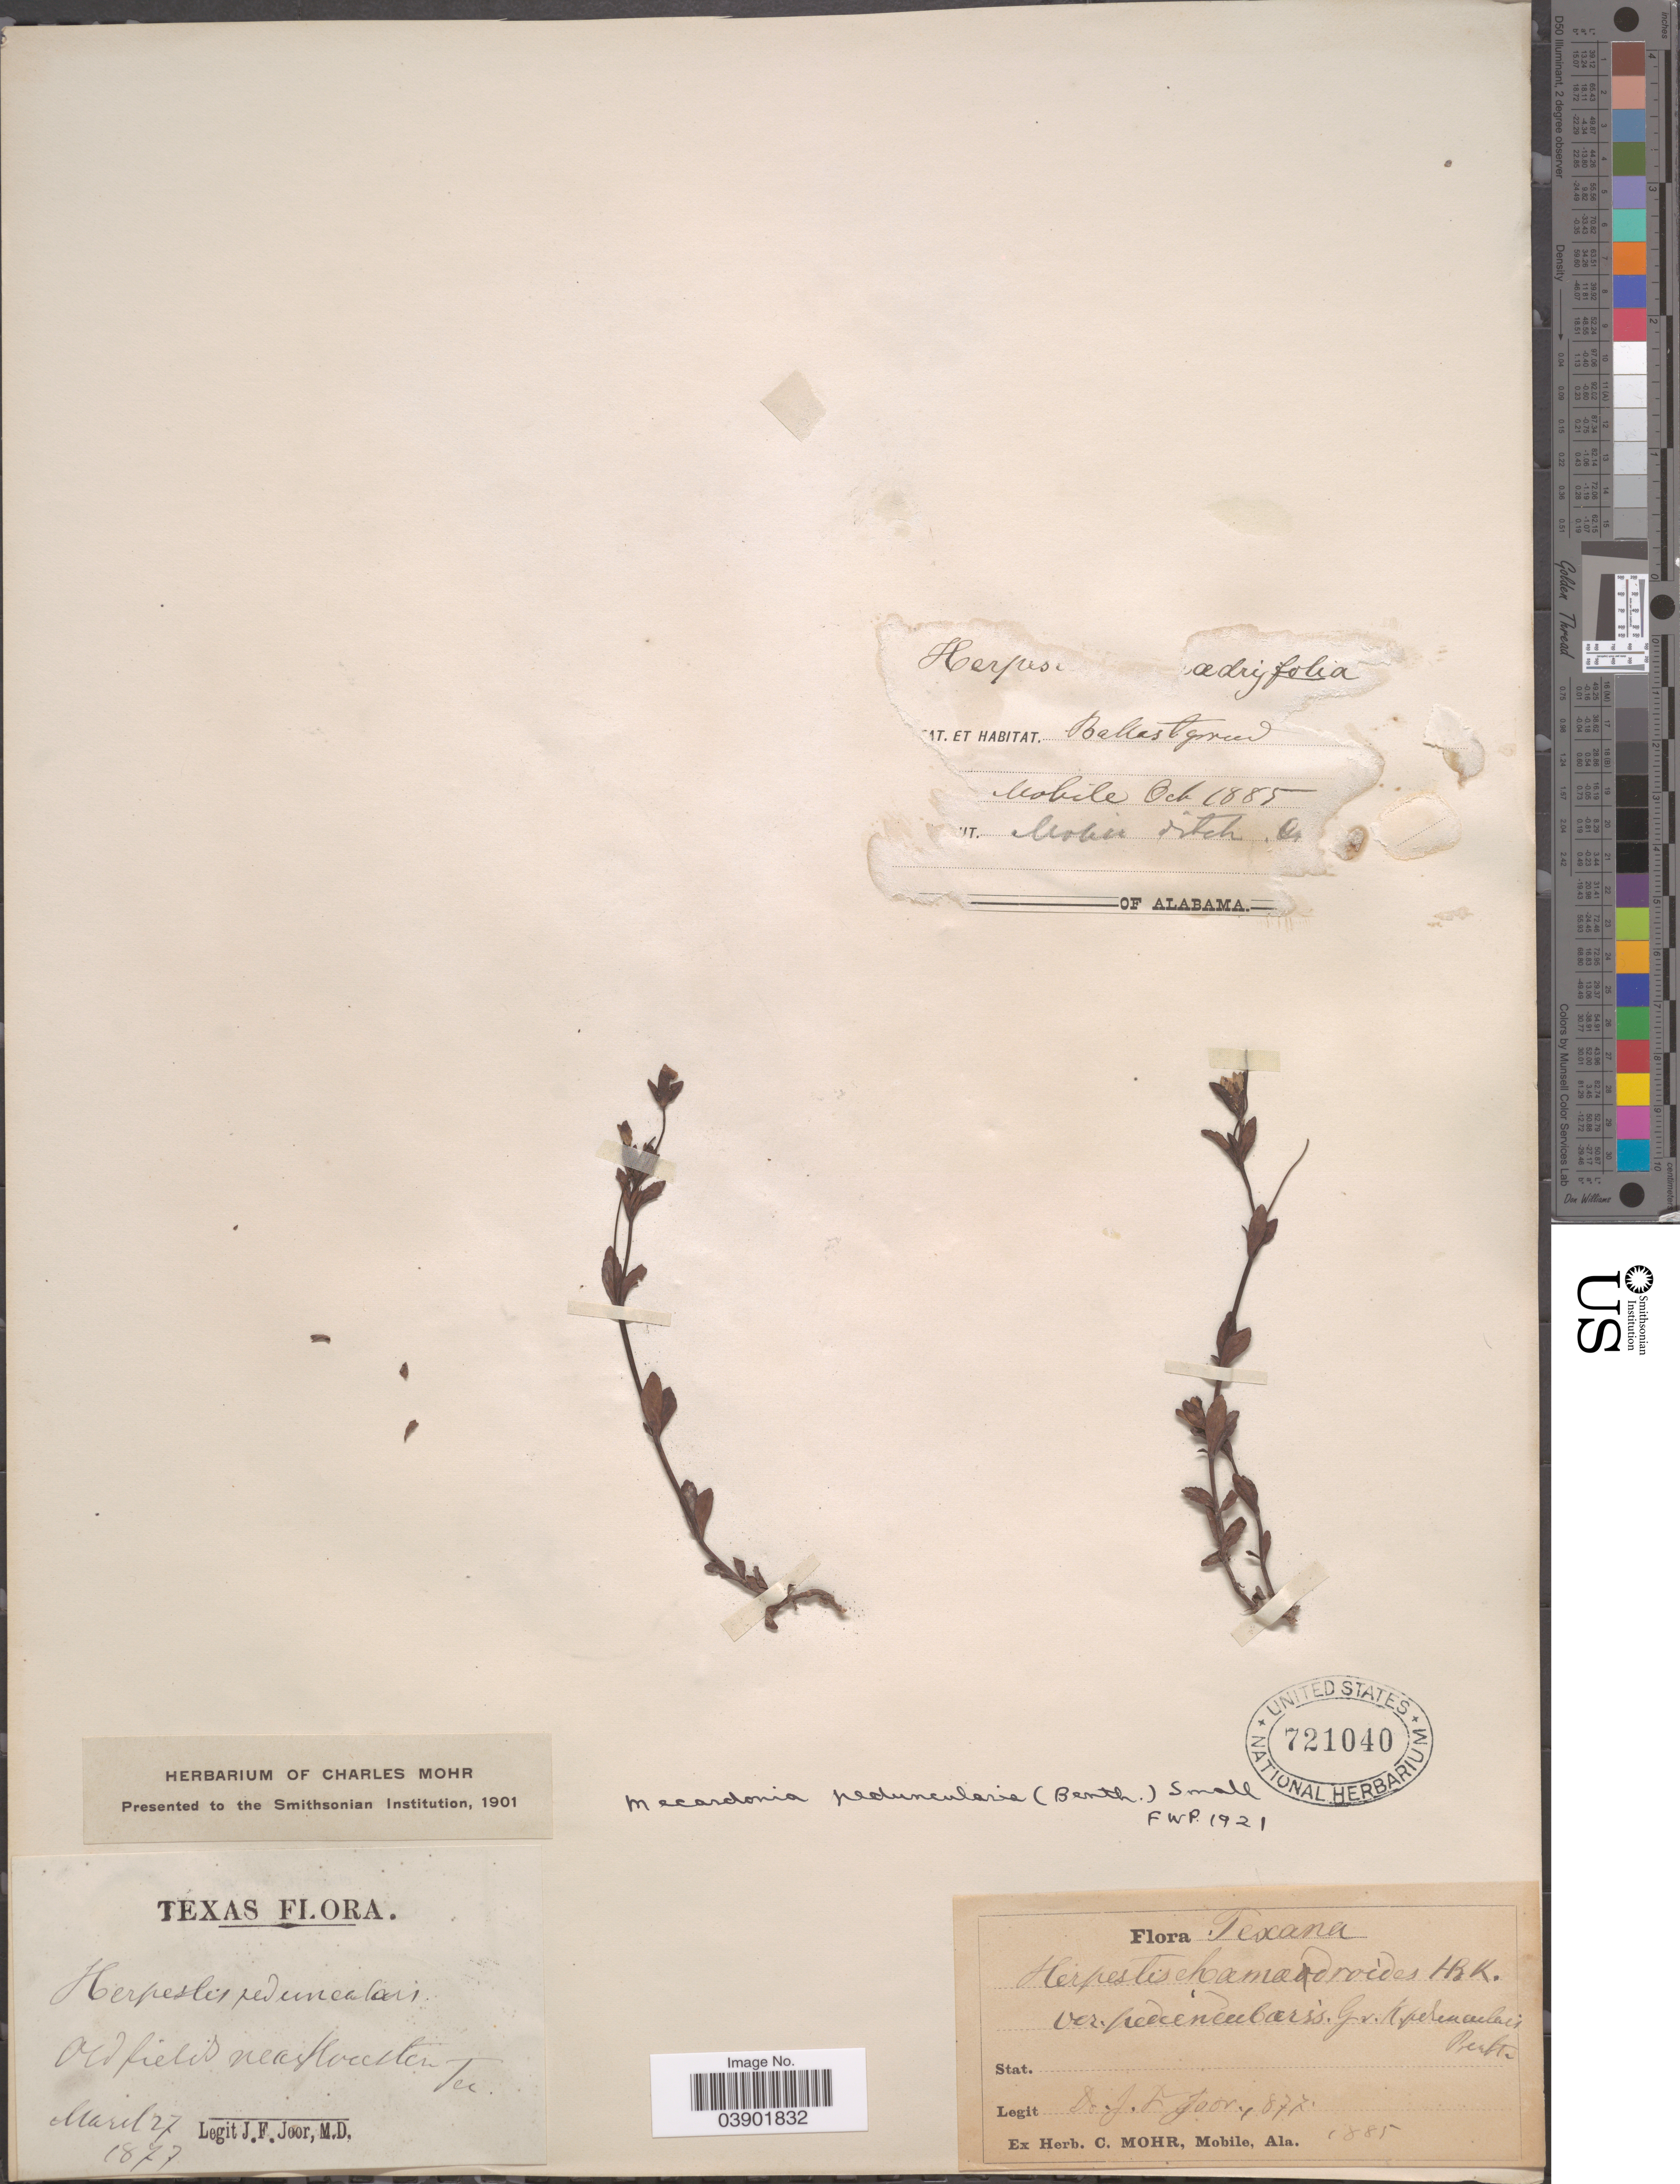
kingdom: Plantae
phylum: Tracheophyta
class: Magnoliopsida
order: Lamiales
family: Plantaginaceae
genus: Bacopa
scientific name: Bacopa procumbens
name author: (Mill.) Greenm.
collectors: J. F. Joor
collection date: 1877-03-27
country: United States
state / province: Texas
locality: Old fields near Houston.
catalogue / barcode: US 721040